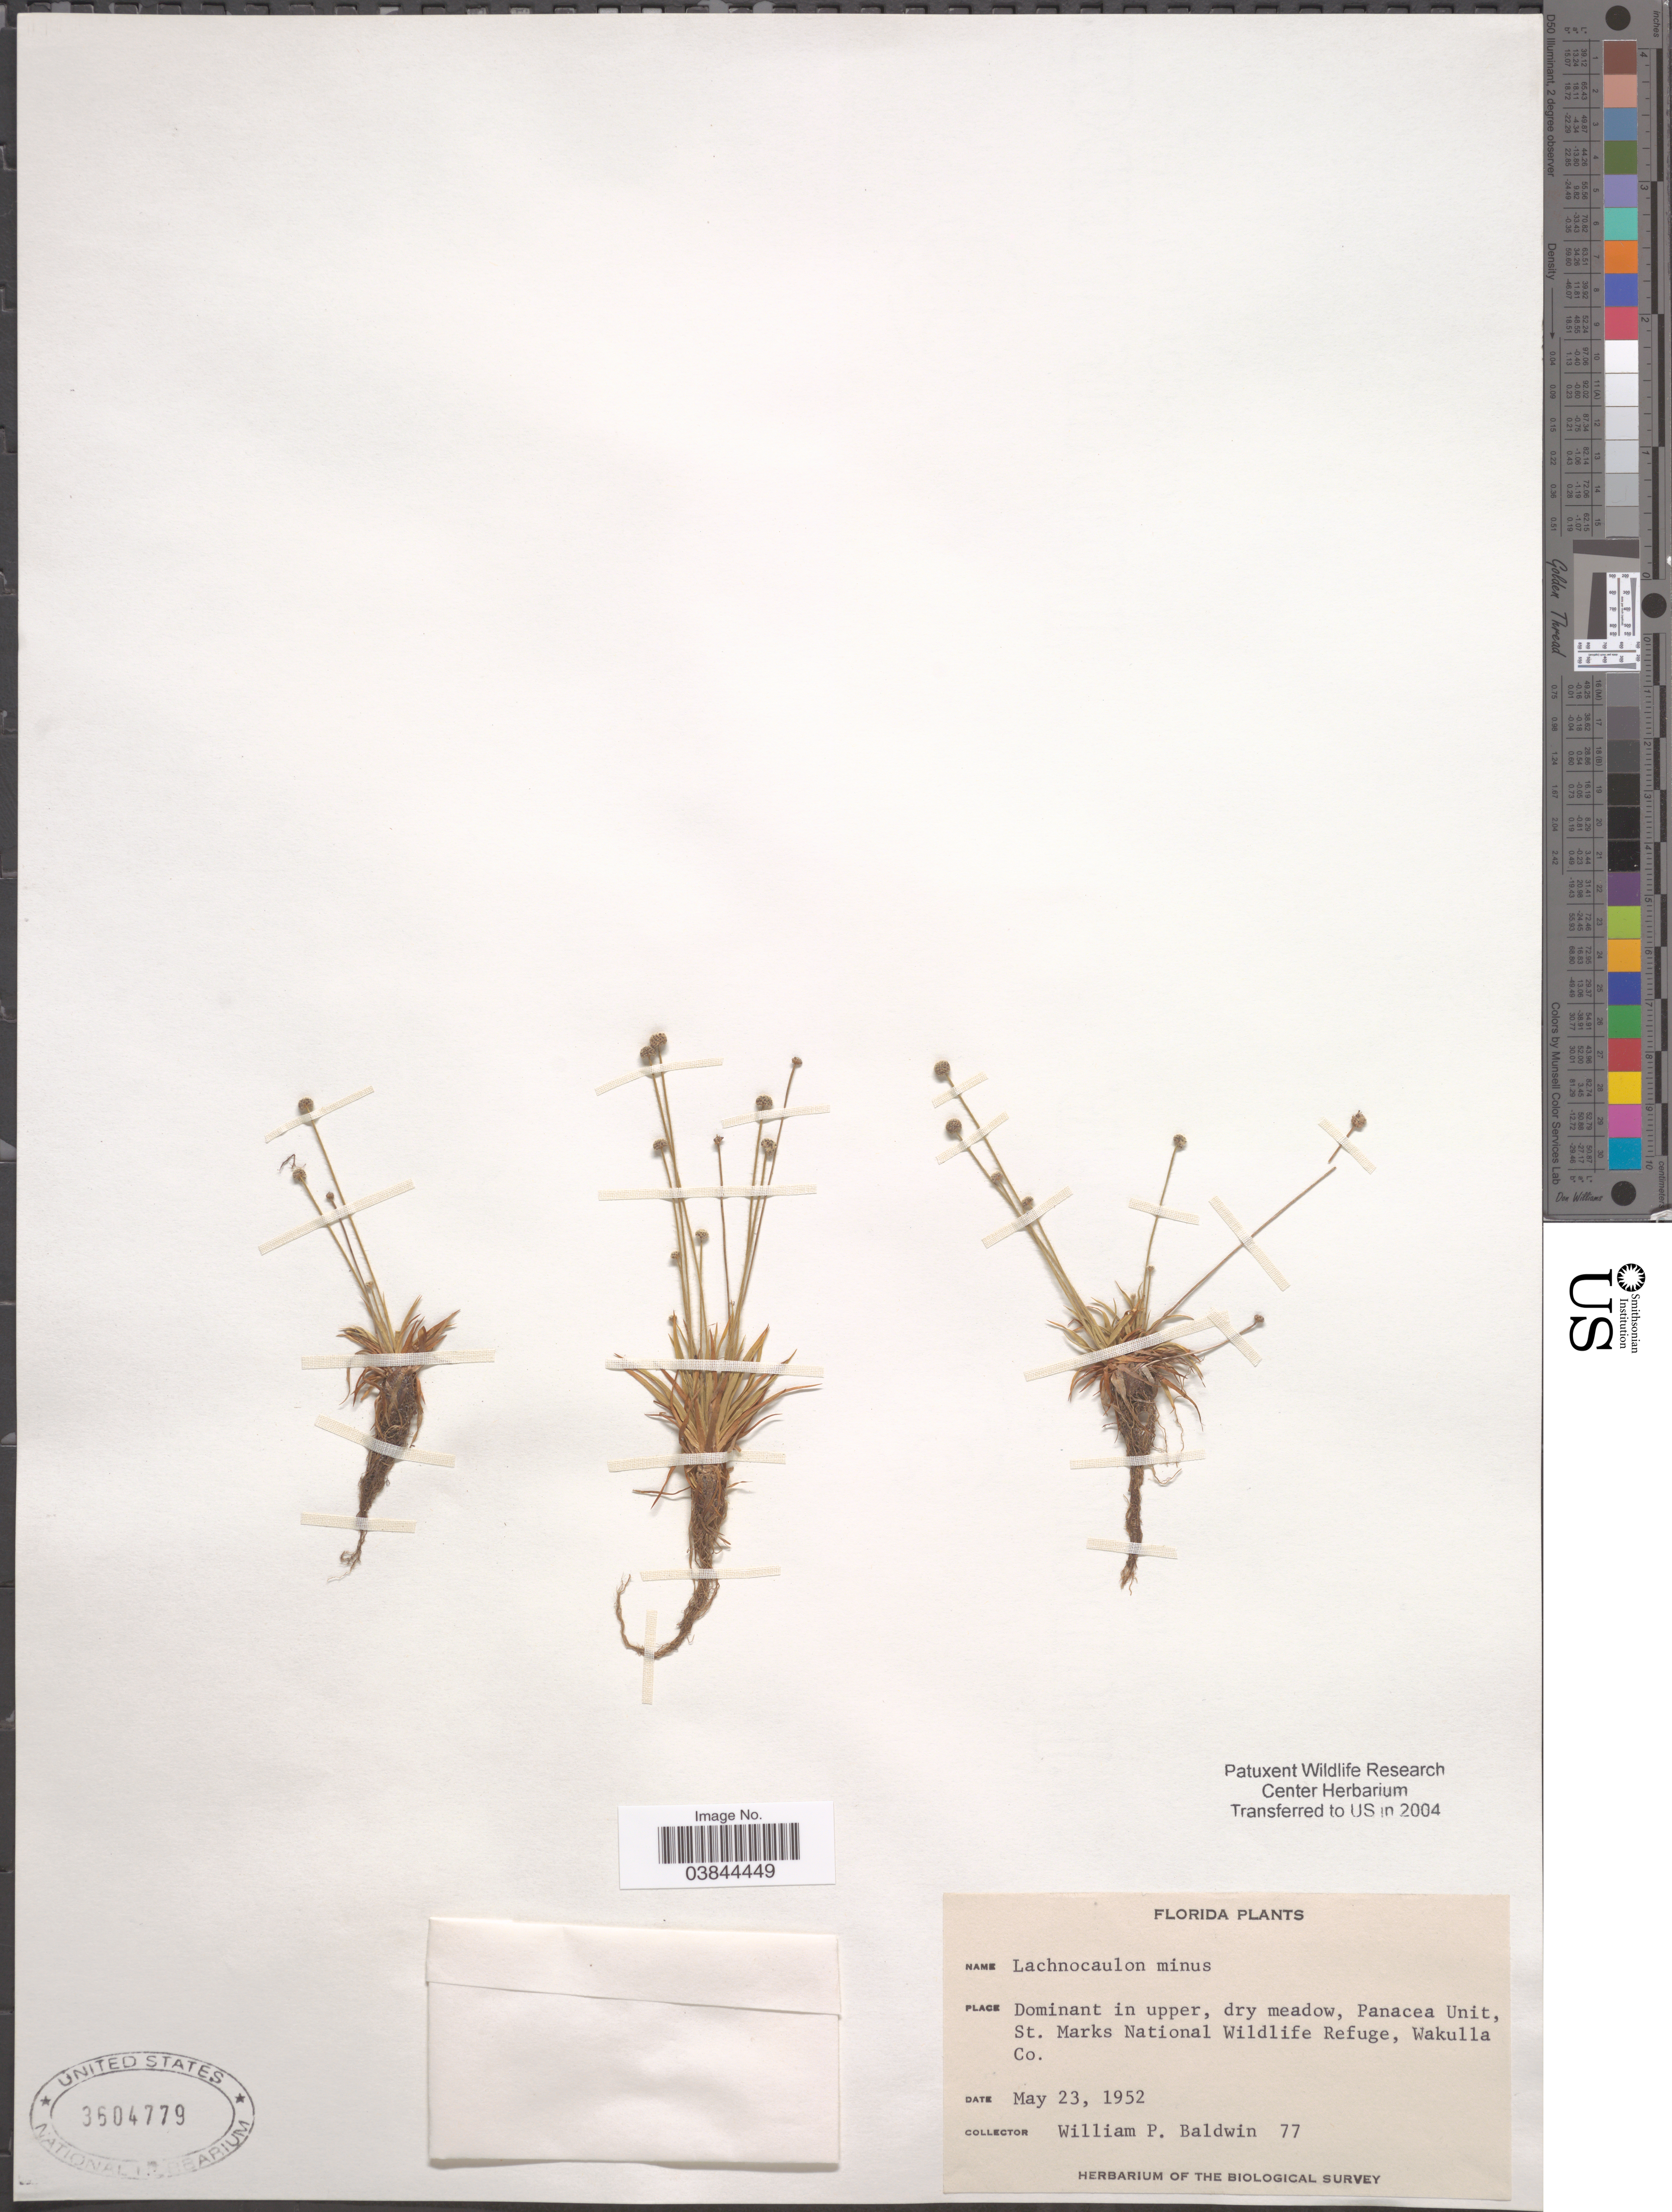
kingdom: Plantae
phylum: Tracheophyta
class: Liliopsida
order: Poales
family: Eriocaulaceae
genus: Lachnocaulon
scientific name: Lachnocaulon minus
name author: (Chapm.) Small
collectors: W. Baldwin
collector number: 77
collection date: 1952-05-23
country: United States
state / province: Florida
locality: Panacea Unit, St. Marks National Wildlife Refuge, Wakulla Co.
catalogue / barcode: US 3604779